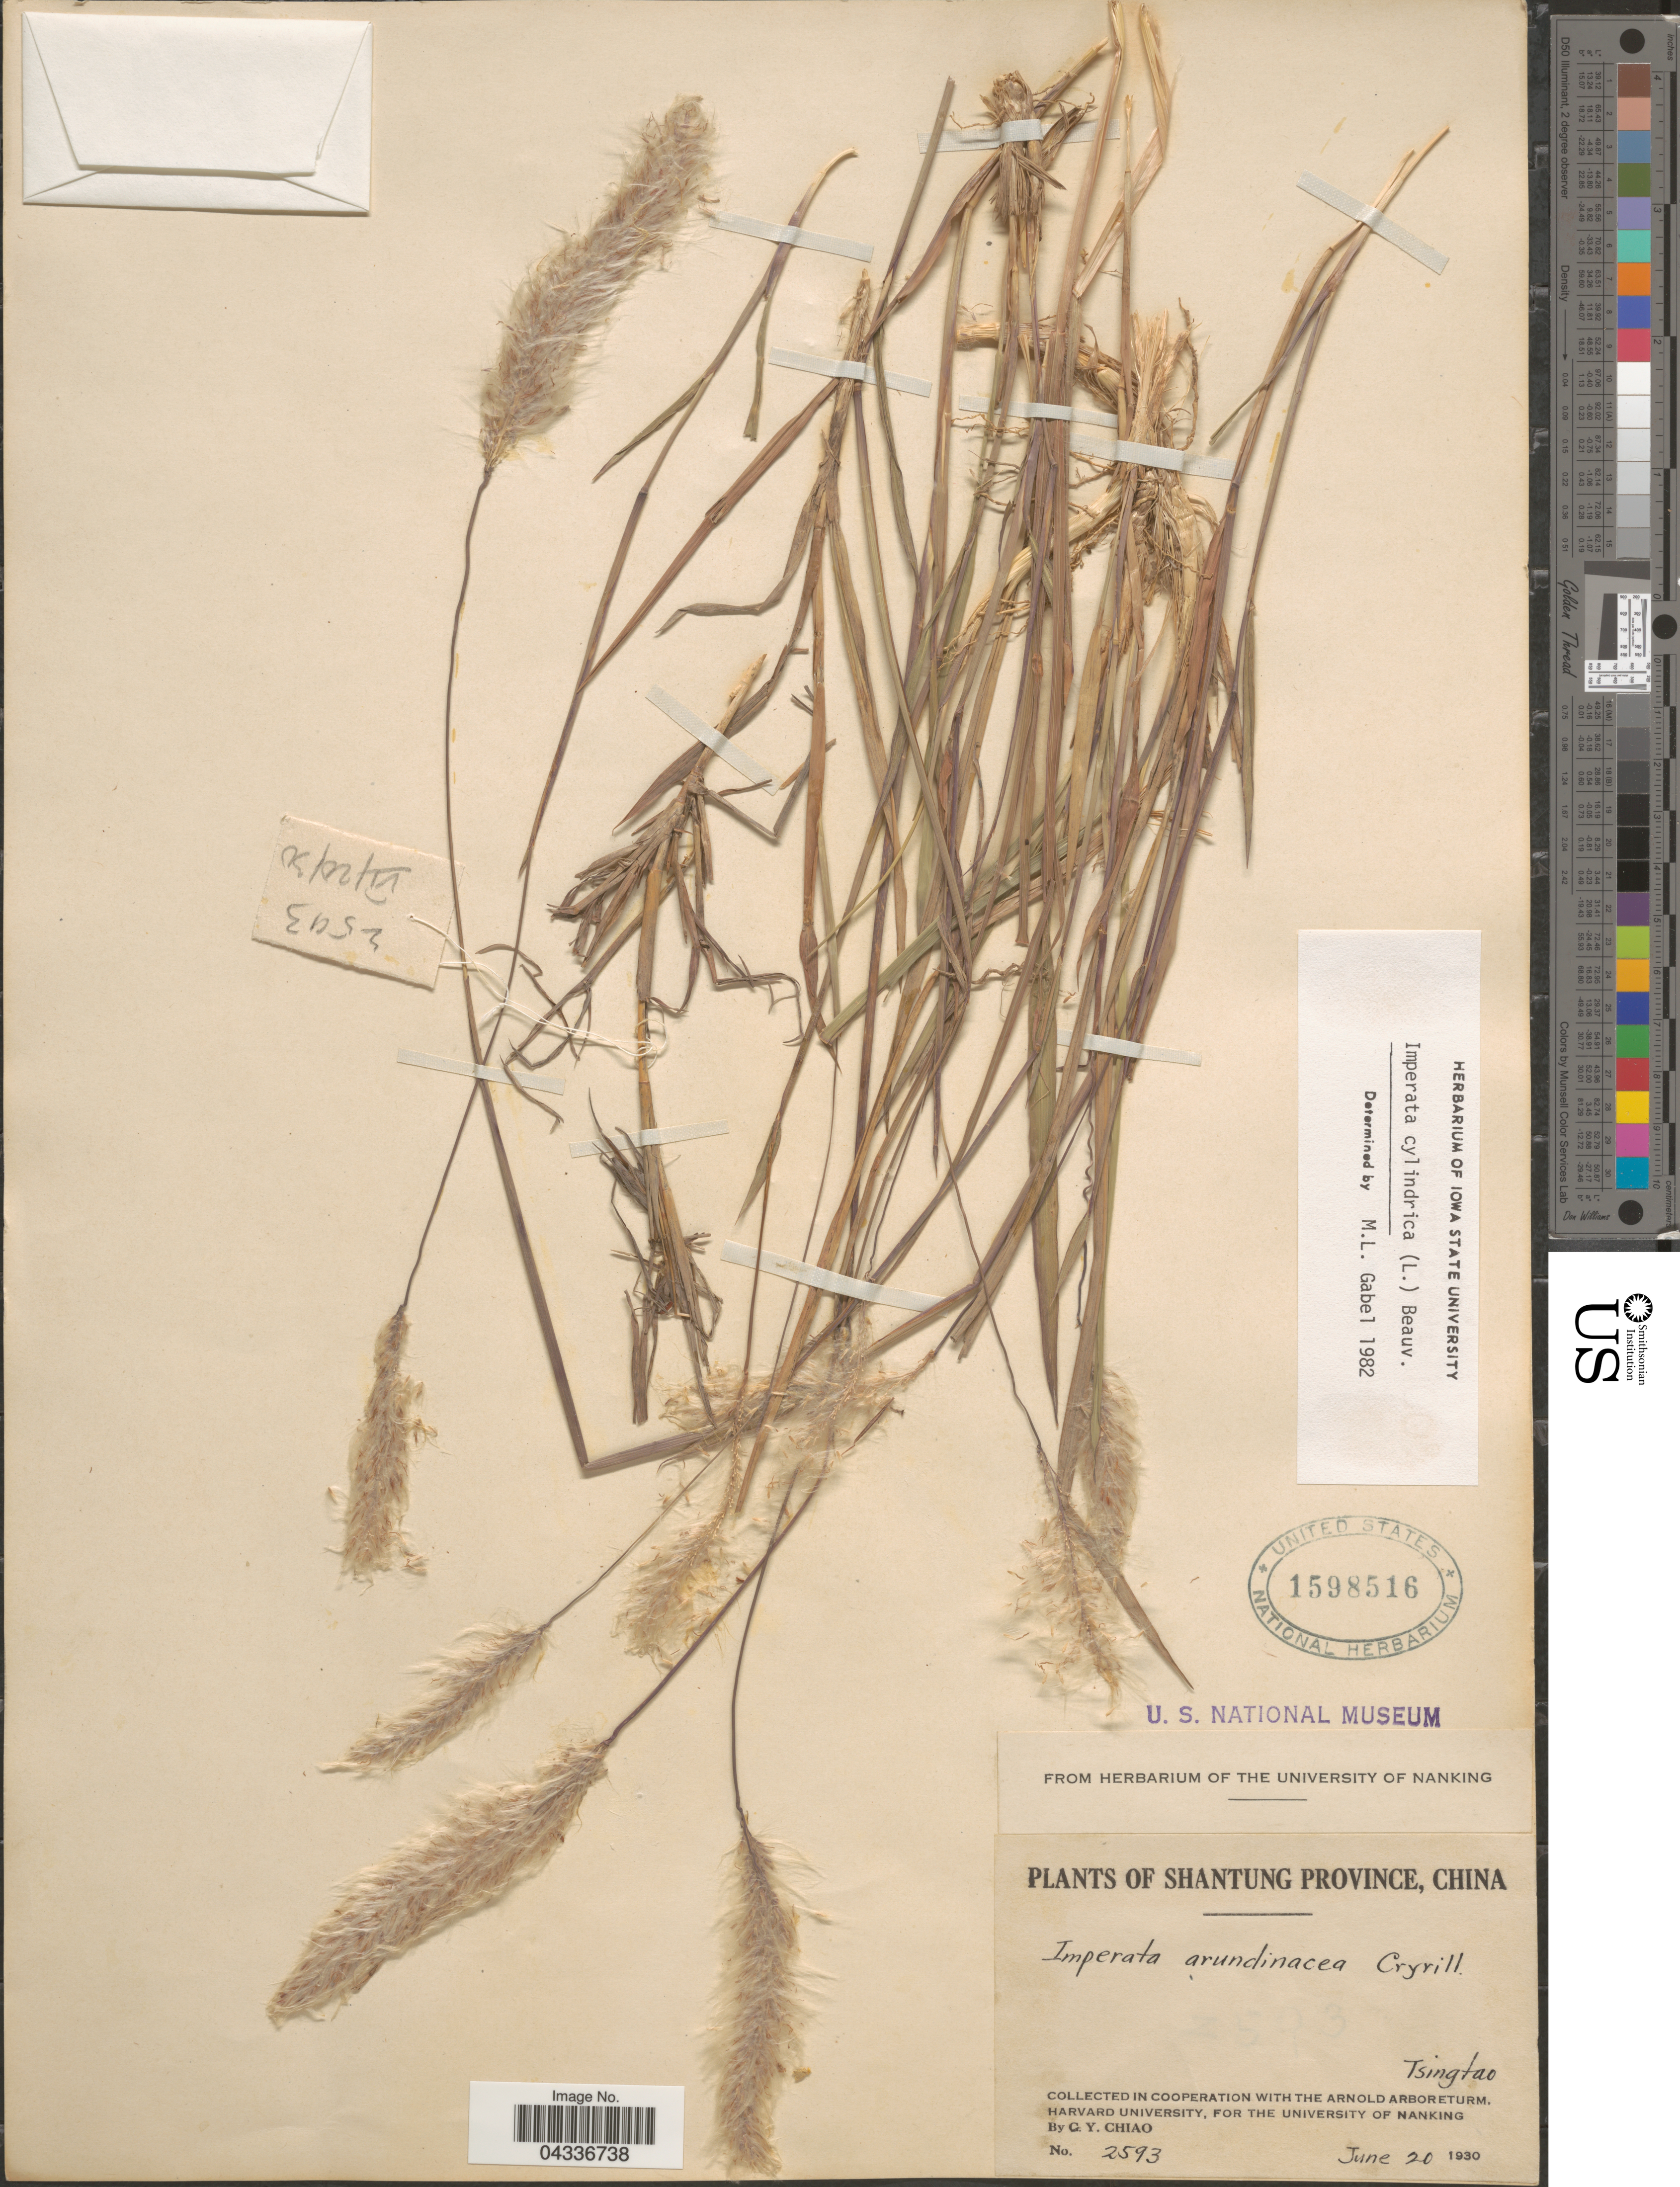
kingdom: Plantae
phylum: Tracheophyta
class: Liliopsida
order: Poales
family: Poaceae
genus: Imperata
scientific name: Imperata cylindrica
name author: (L.) P. Beauv.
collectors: C. Y. Chiao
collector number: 2593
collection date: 1930-06-20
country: China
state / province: Shandong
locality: Shantung Province. Tsingtao.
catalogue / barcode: US 1598516